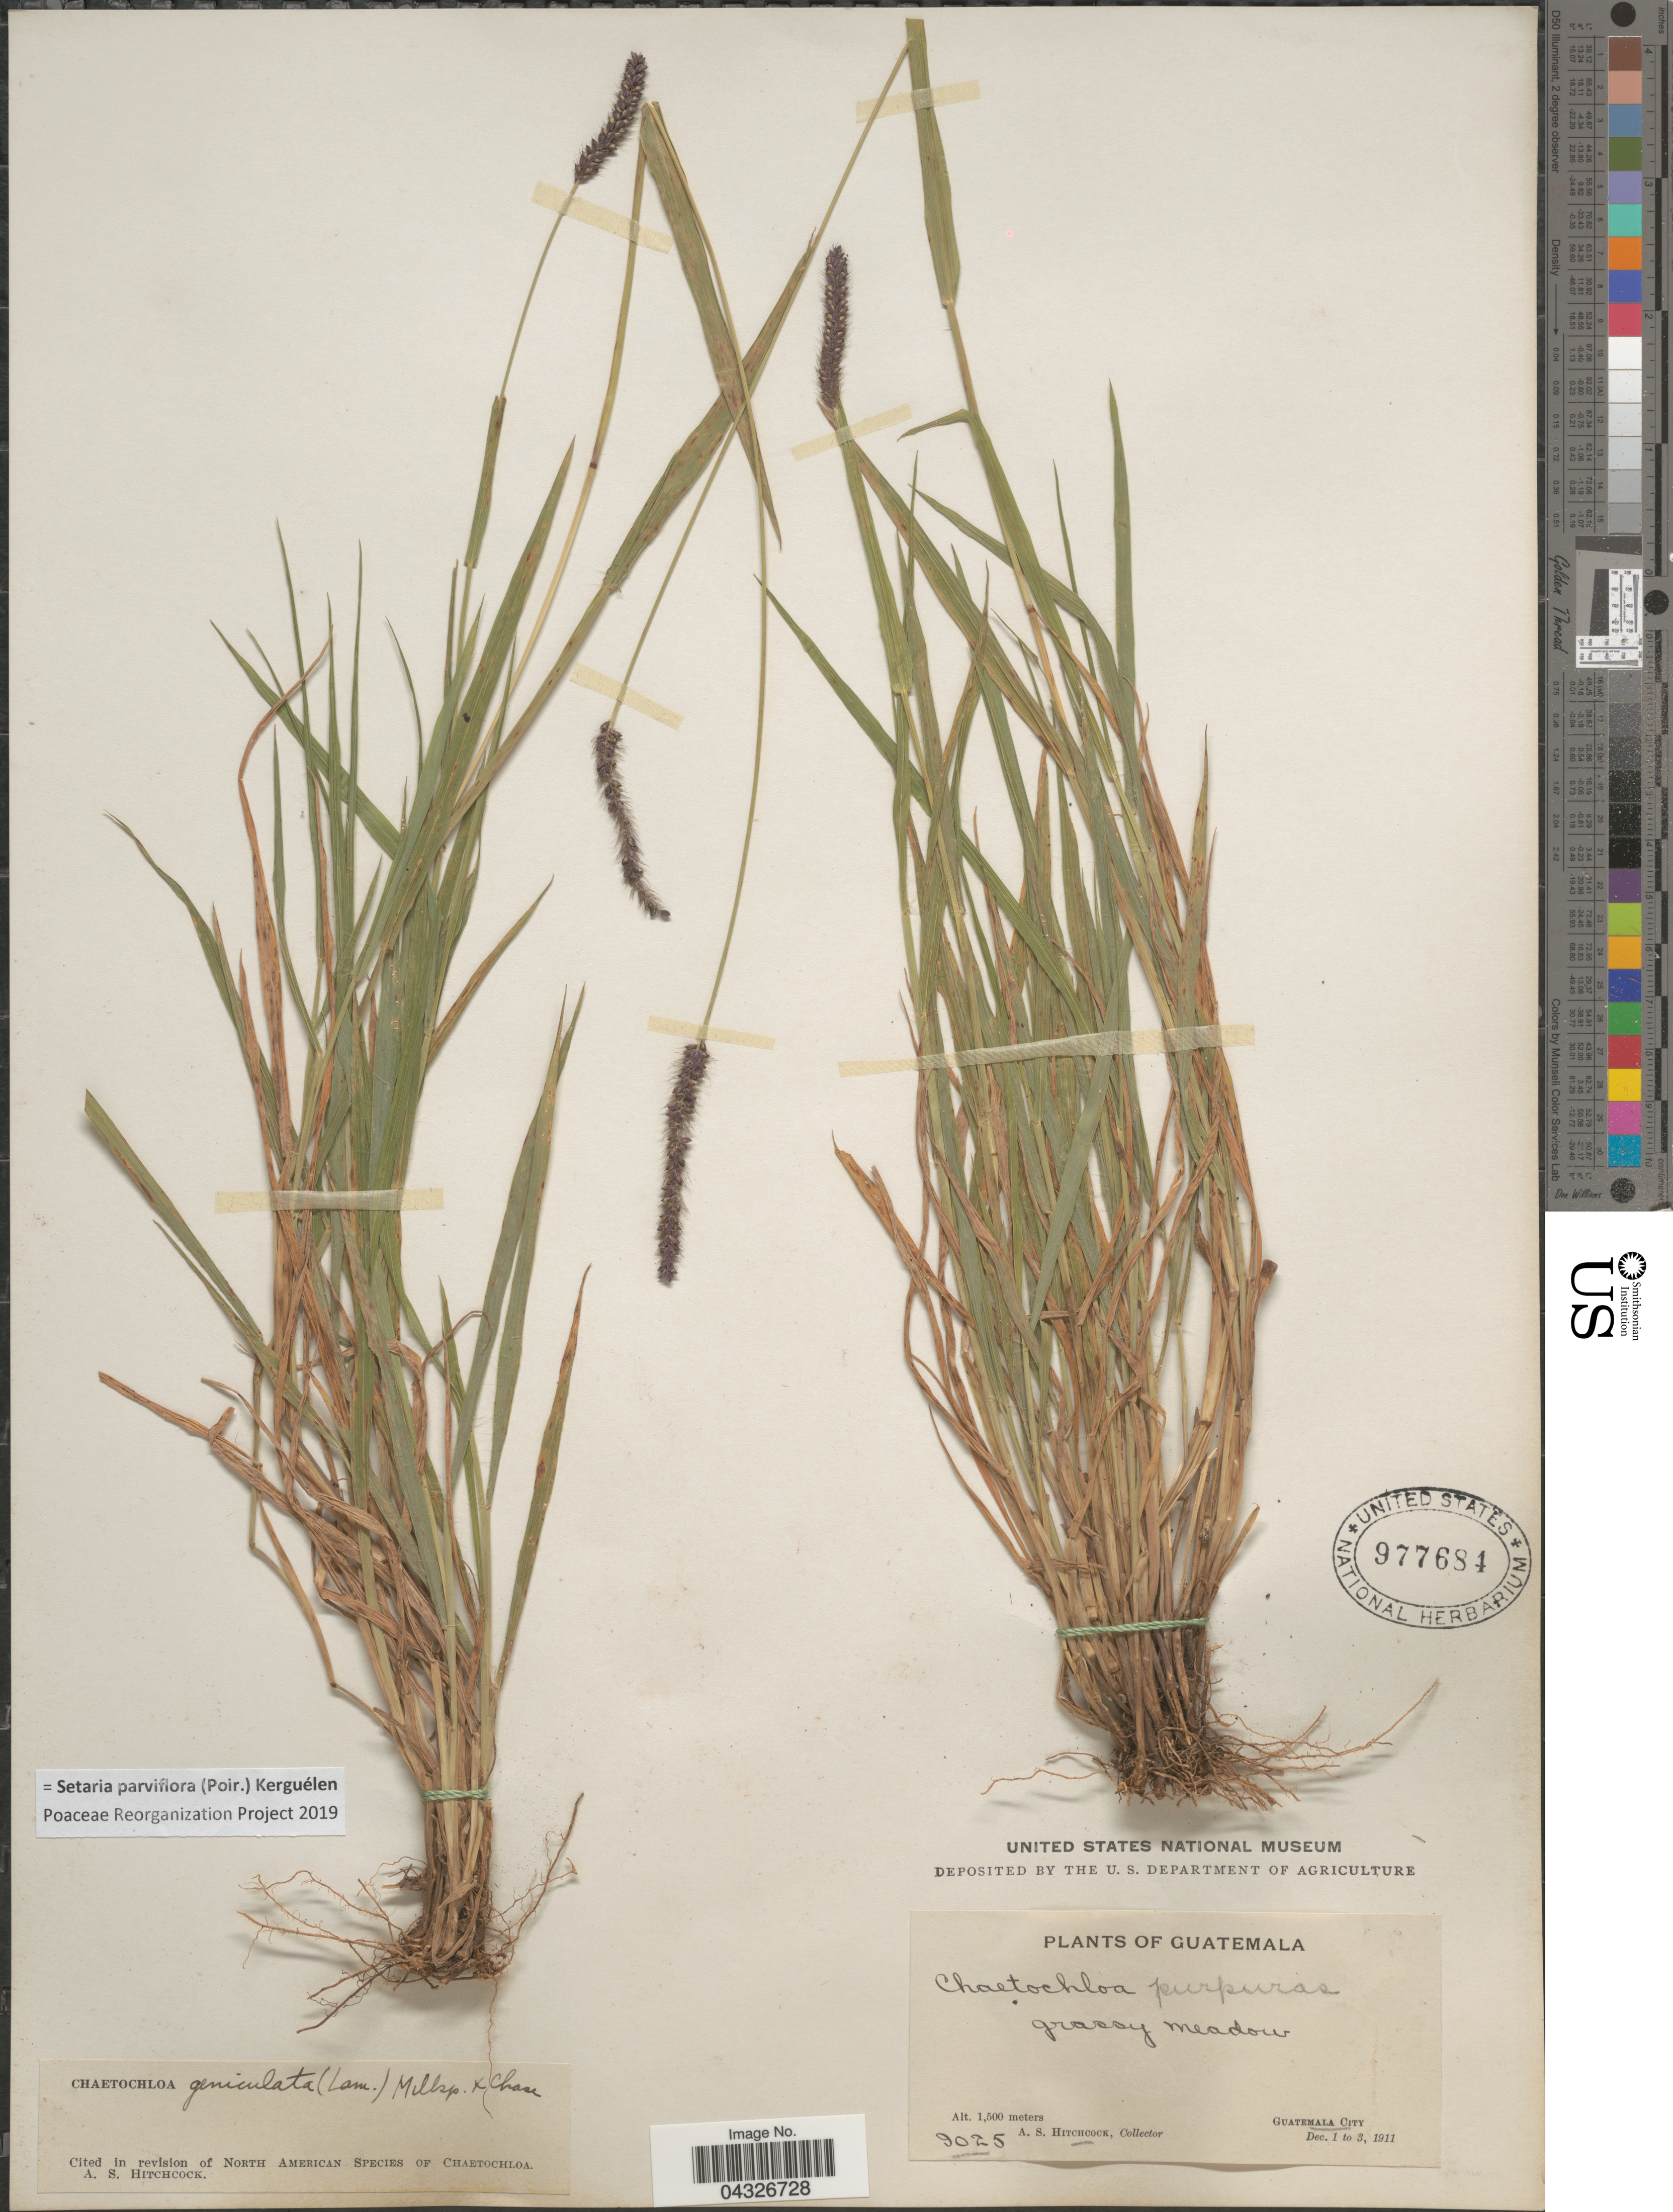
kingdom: Plantae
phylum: Tracheophyta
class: Liliopsida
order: Poales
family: Poaceae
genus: Setaria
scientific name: Setaria parviflora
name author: (Poir.) Kerguélen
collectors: A. S. Hitchcock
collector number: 9025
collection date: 1911-12-01/1911-12-03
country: Guatemala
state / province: Guatemala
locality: Guatemala City.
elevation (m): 1500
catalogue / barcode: US 977684